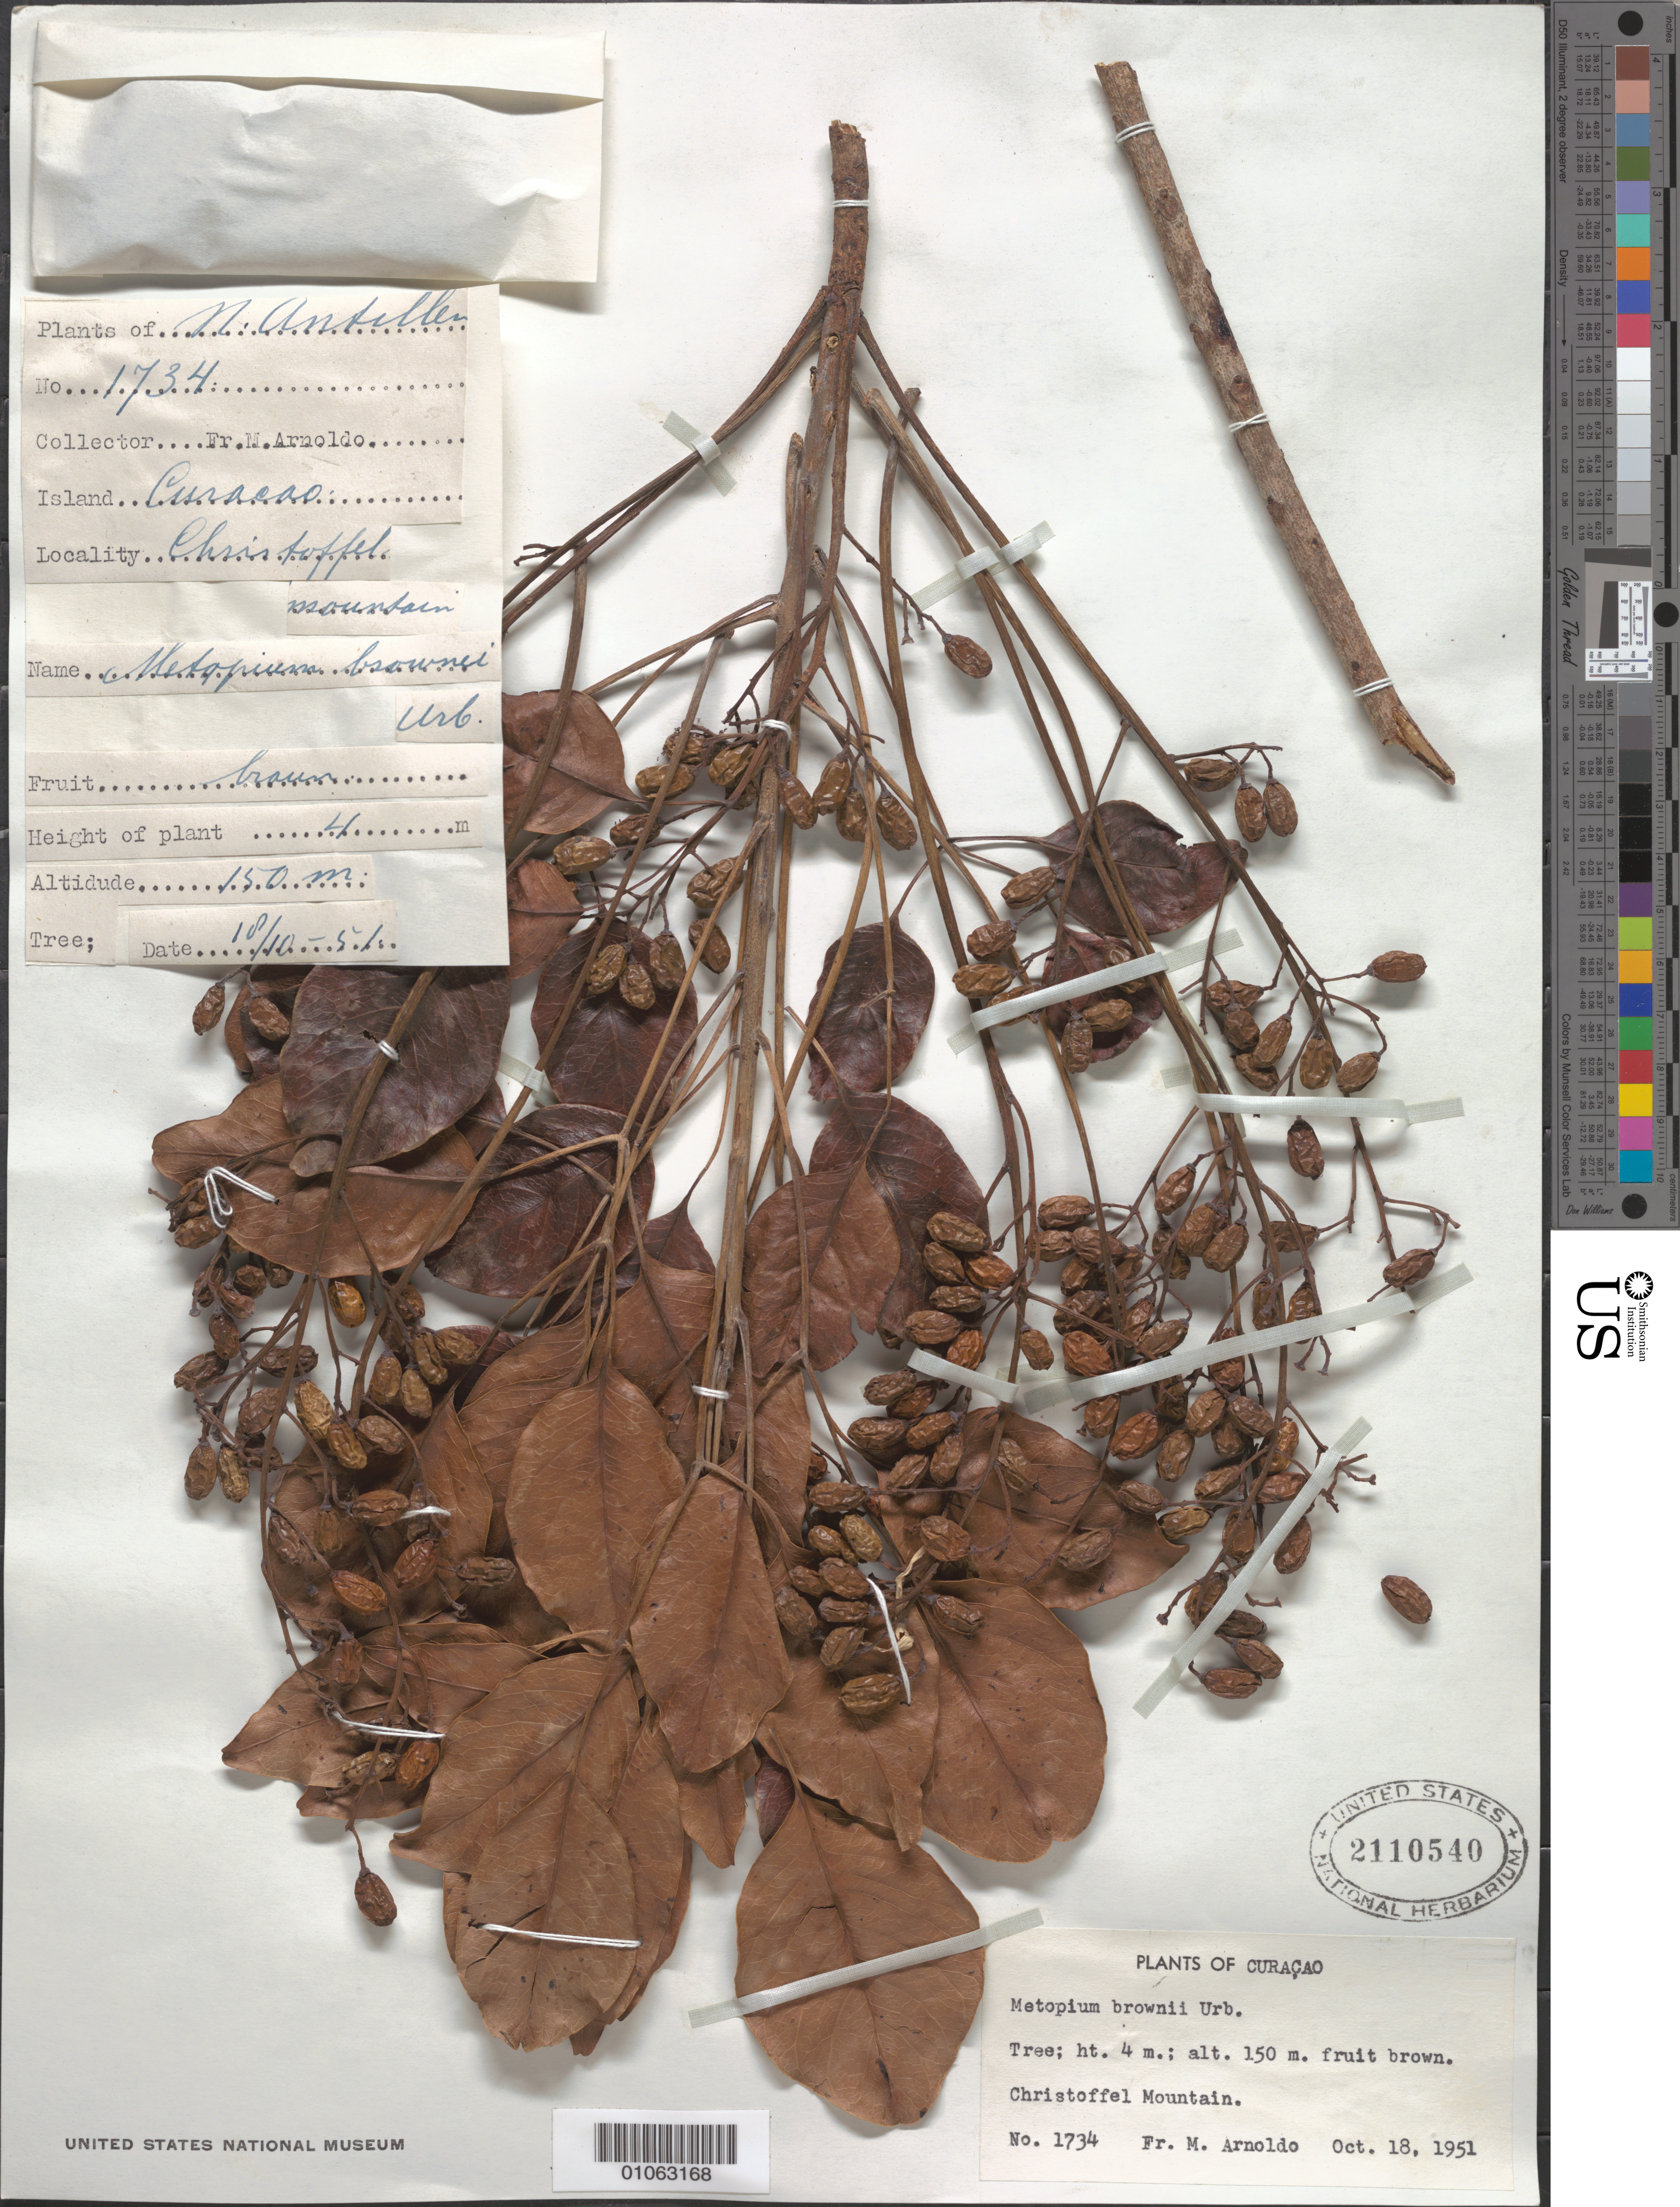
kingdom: Plantae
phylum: Tracheophyta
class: Magnoliopsida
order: Sapindales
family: Anacardiaceae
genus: Metopium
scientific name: Metopium brownei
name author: (Jacq.) Urb.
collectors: N. Arnoldo-Broeders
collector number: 1734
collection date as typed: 18 Oct 1951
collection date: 1951-10-18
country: Curaçao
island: Curaçao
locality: Christoffel mountain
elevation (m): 150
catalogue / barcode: US 2110540